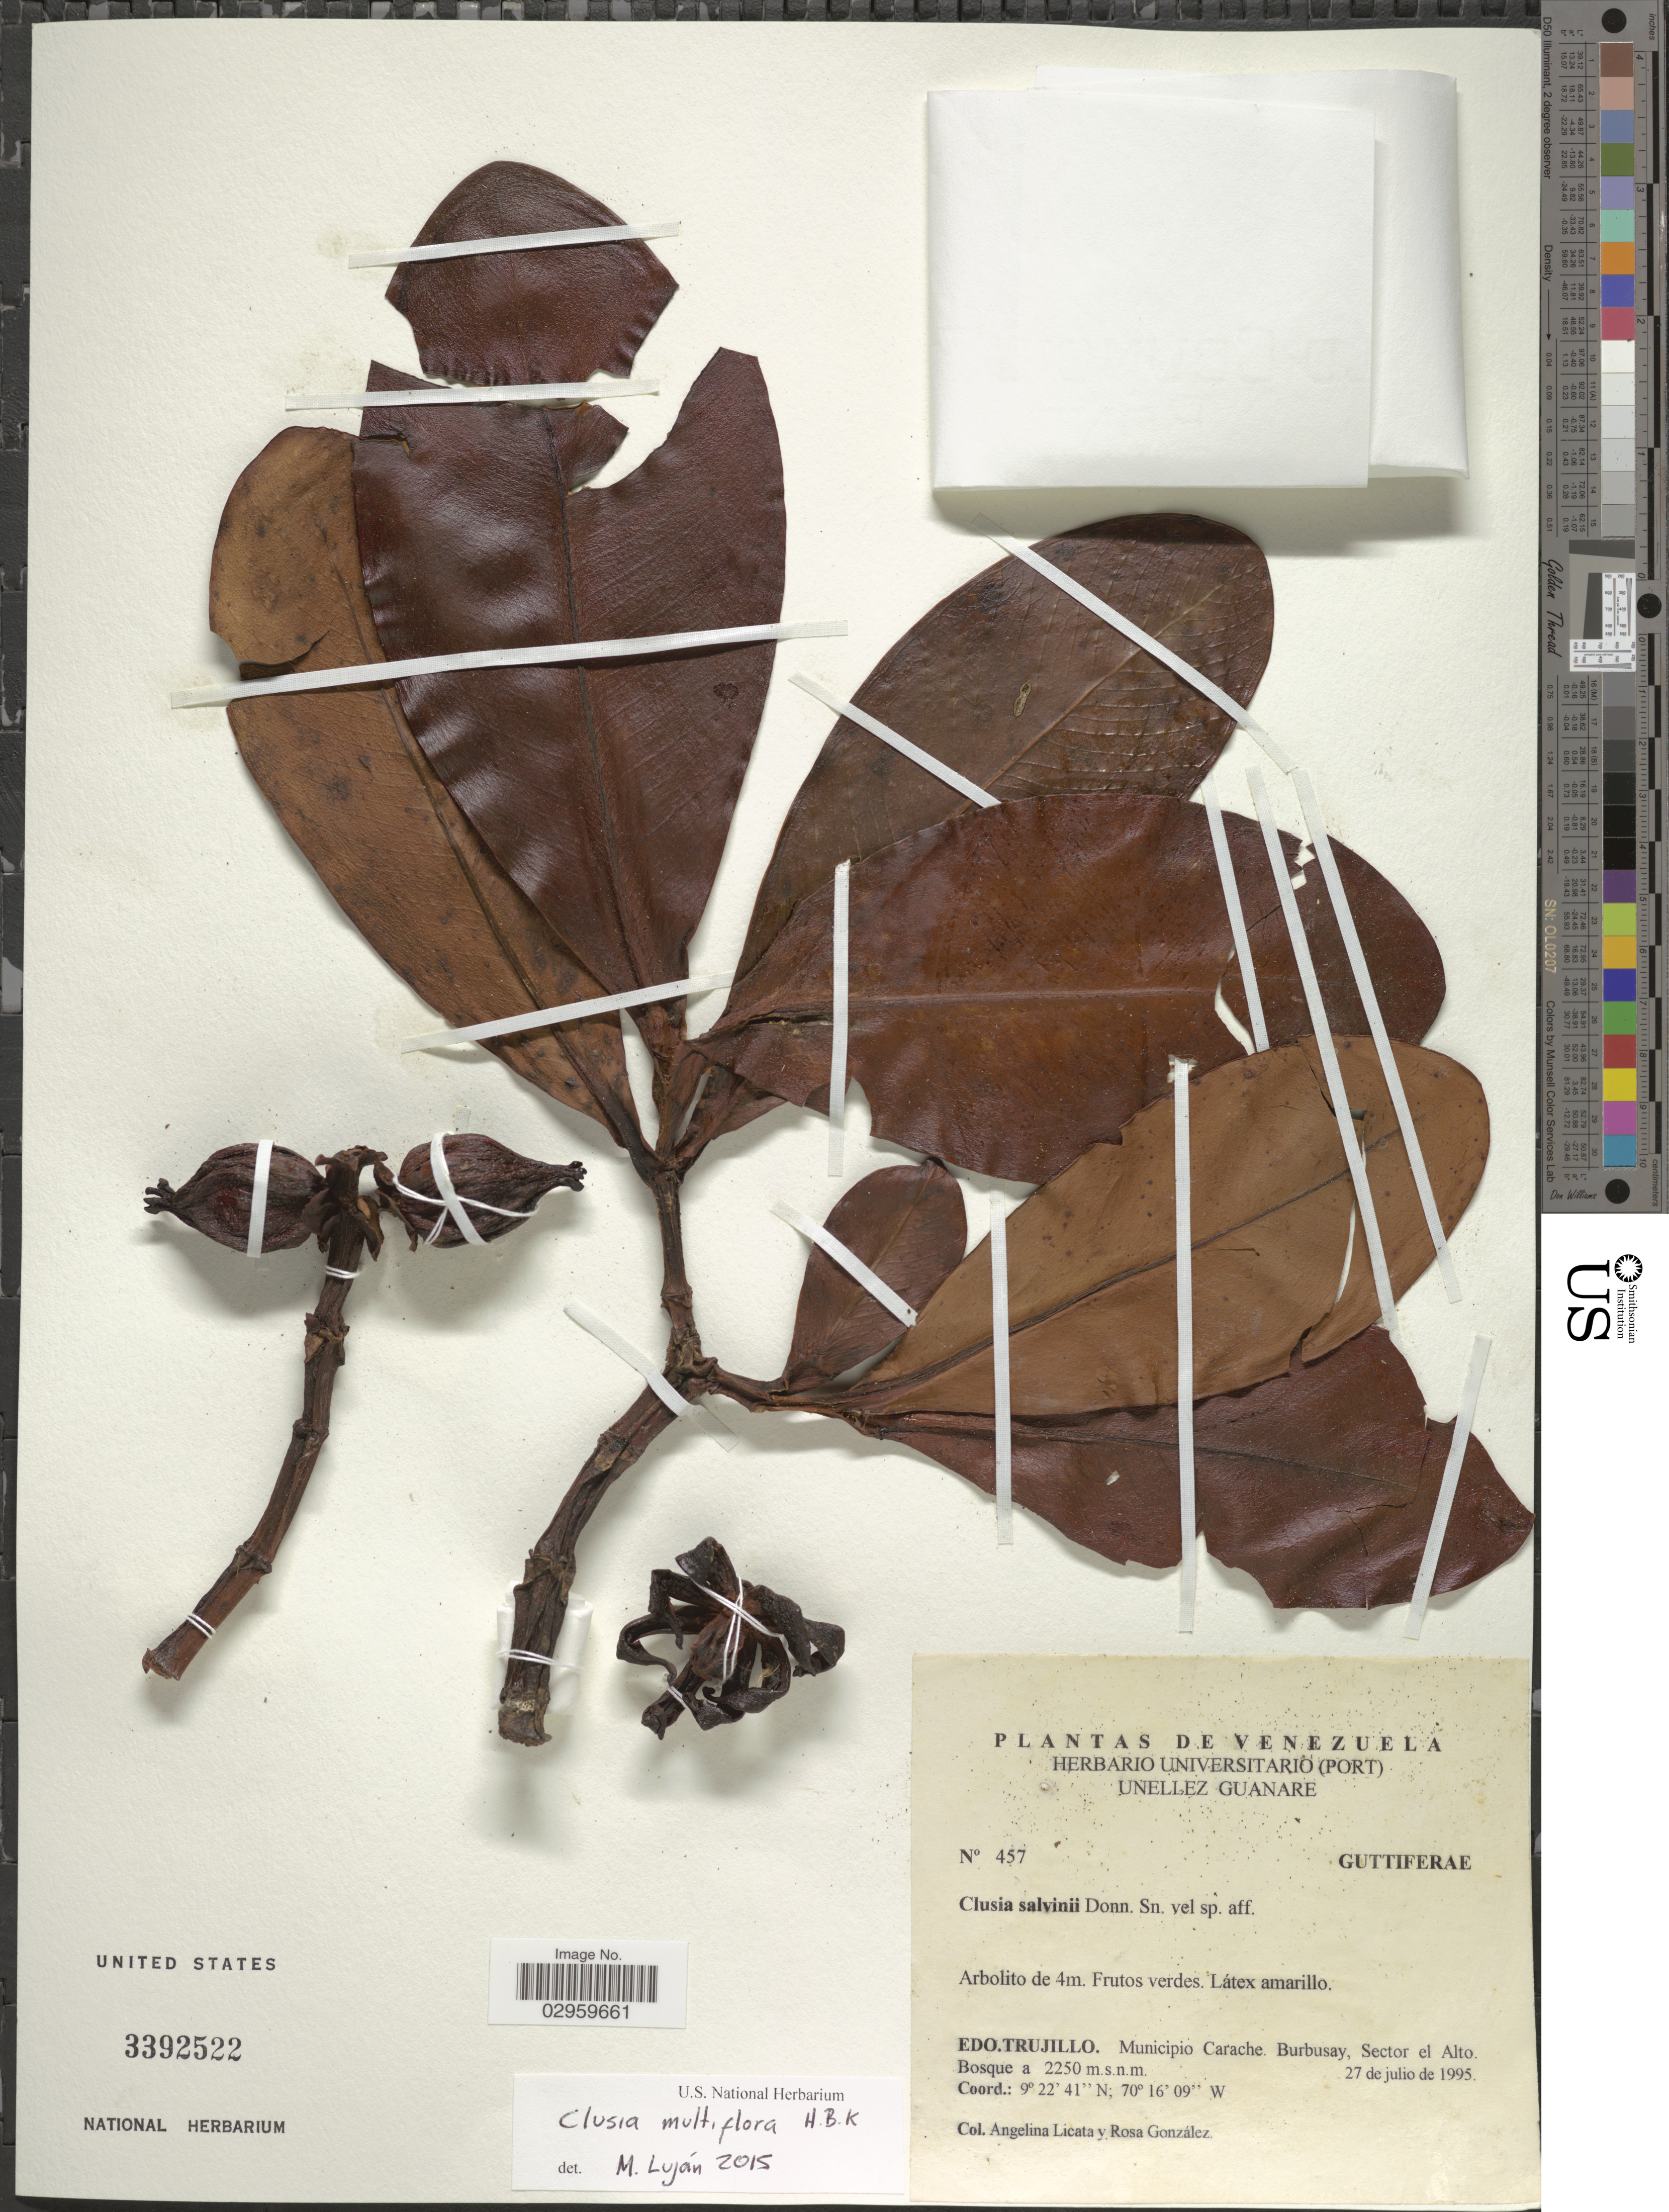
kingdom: Plantae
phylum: Tracheophyta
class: Magnoliopsida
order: Malpighiales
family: Clusiaceae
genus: Clusia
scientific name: Clusia multiflora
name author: Kunth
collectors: A. Licata & R. González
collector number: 457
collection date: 1995-07-27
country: Venezuela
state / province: Trujillo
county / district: Carache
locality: Burbusay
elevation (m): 2250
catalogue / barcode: US 3392522